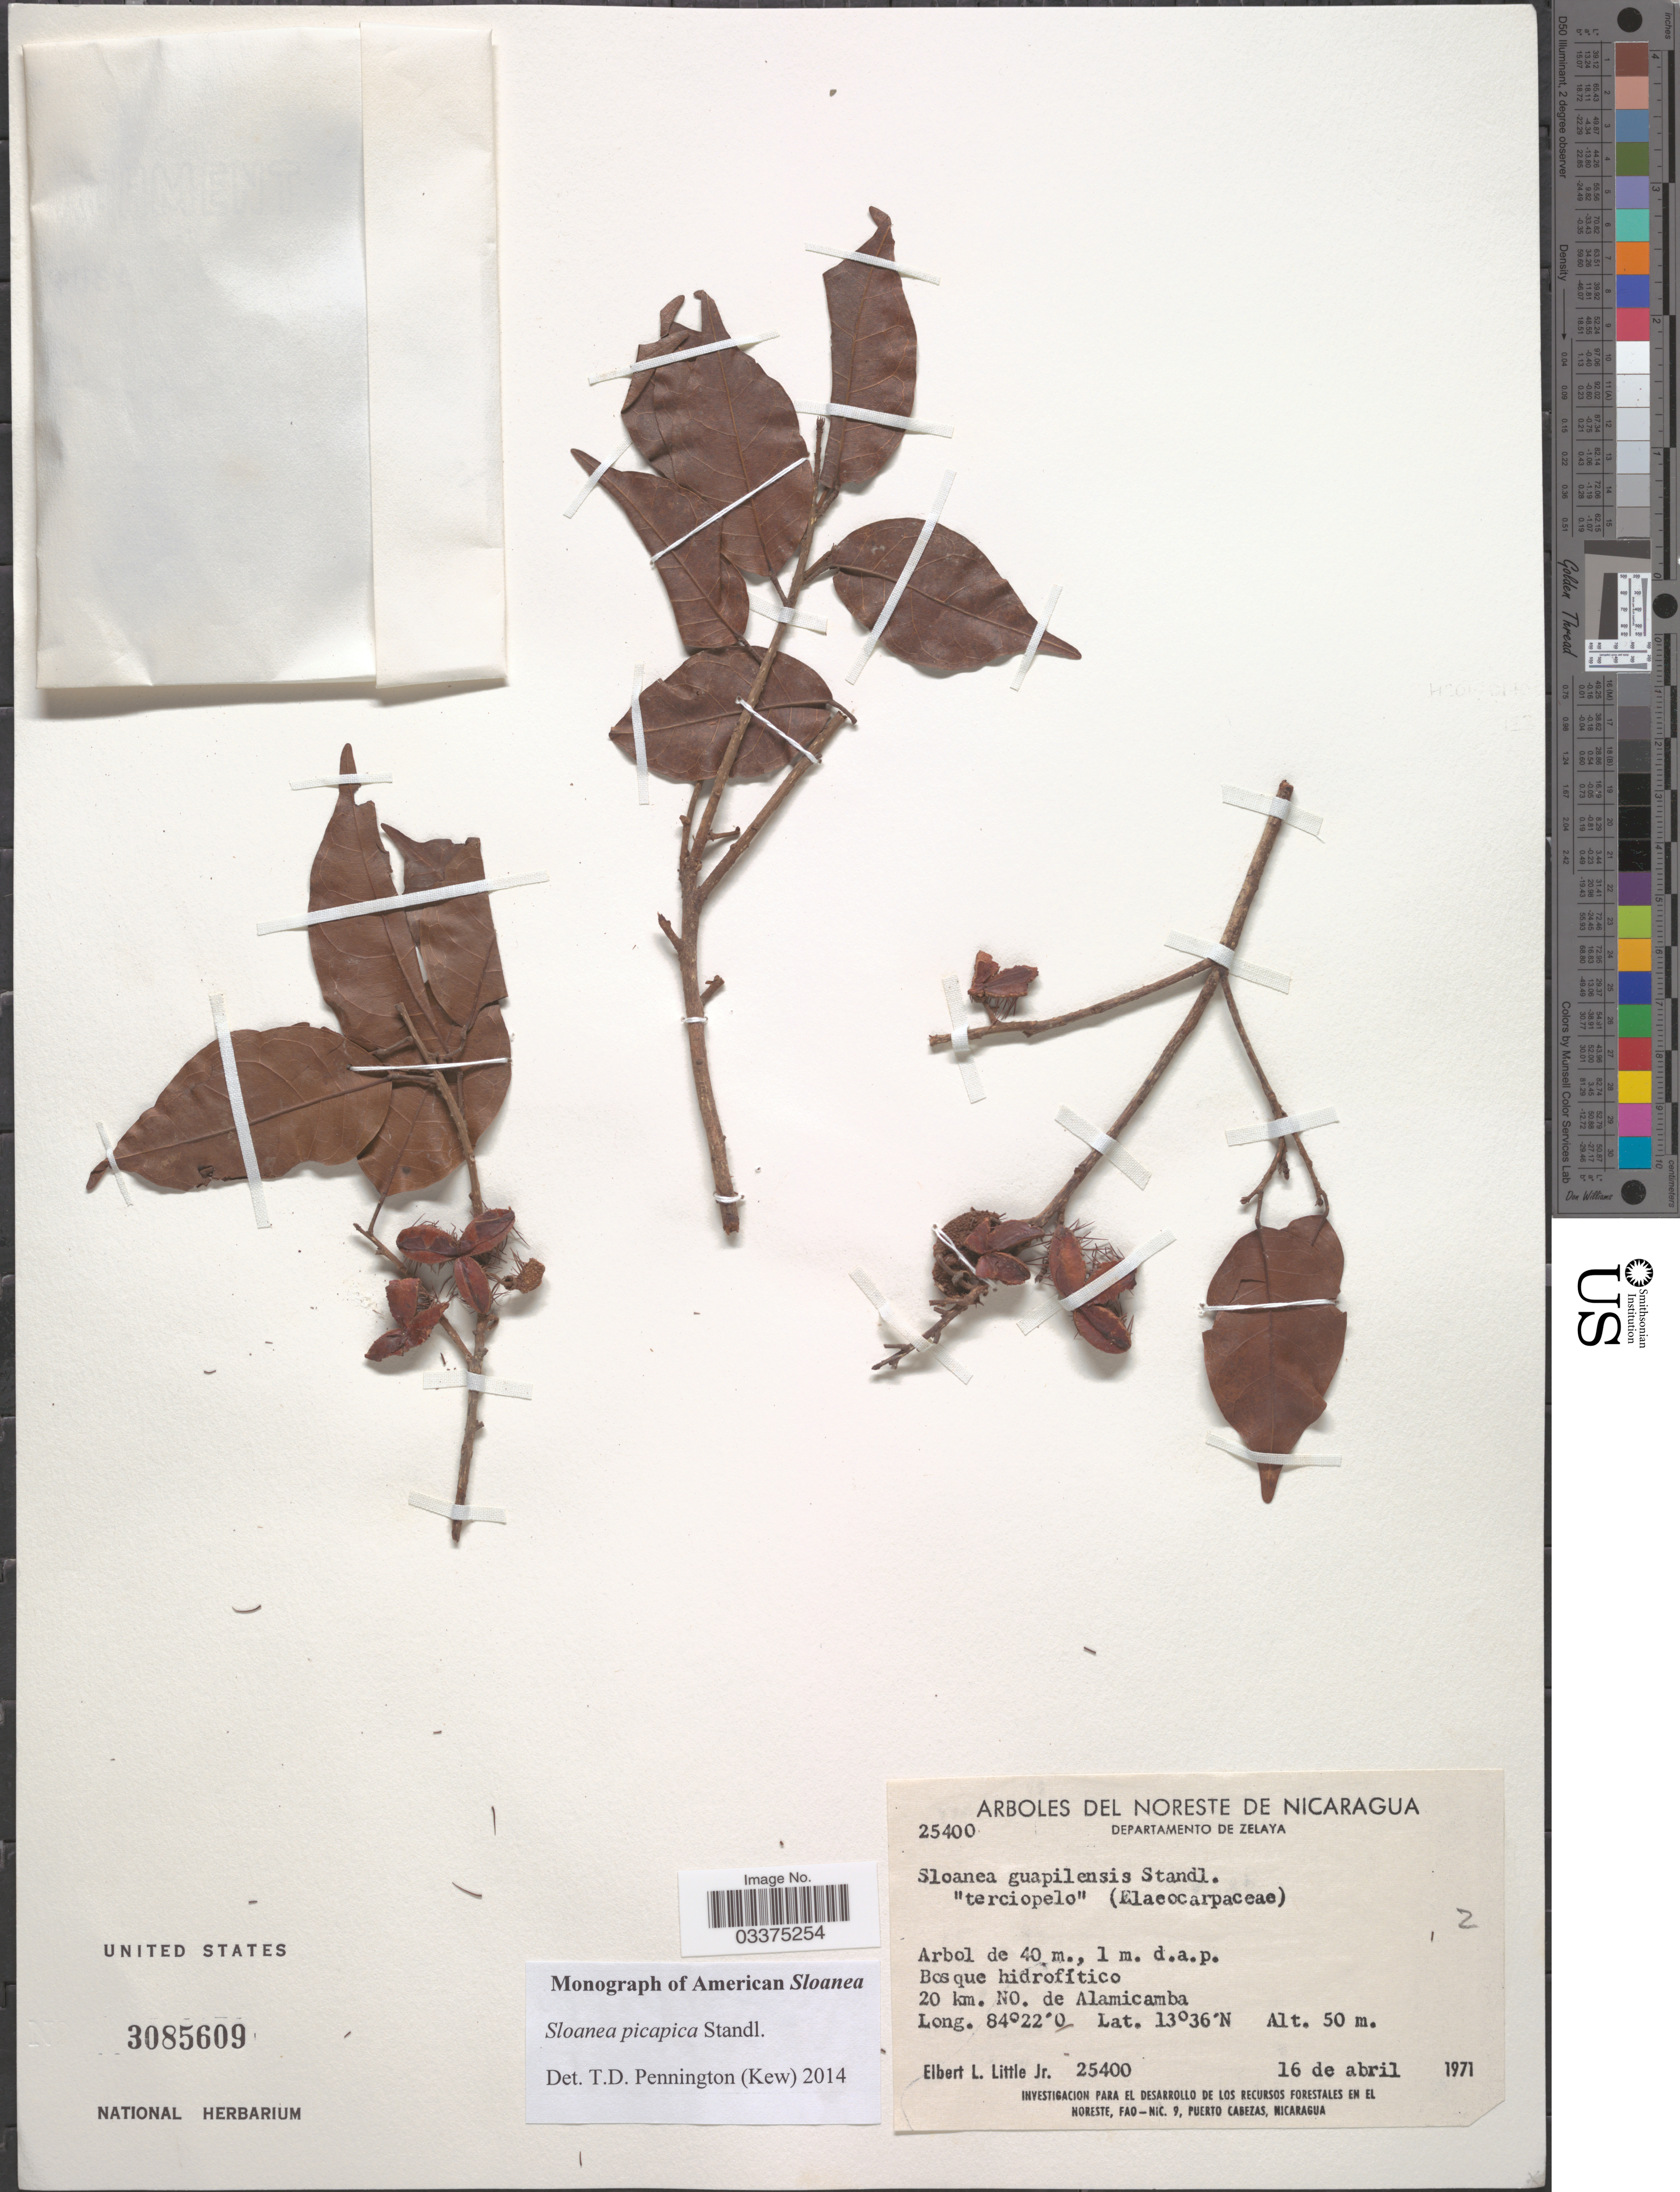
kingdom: Plantae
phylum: Tracheophyta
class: Magnoliopsida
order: Oxalidales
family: Elaeocarpaceae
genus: Sloanea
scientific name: Sloanea picapica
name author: Standl.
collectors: E. L. Little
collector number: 25400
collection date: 1971-04-16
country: Nicaragua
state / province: Atlántico Norte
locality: Noreste de Nicaragua. Departamento de Zelaya. 20 km. NO. de Alamicamba.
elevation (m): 50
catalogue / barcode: US 3085609